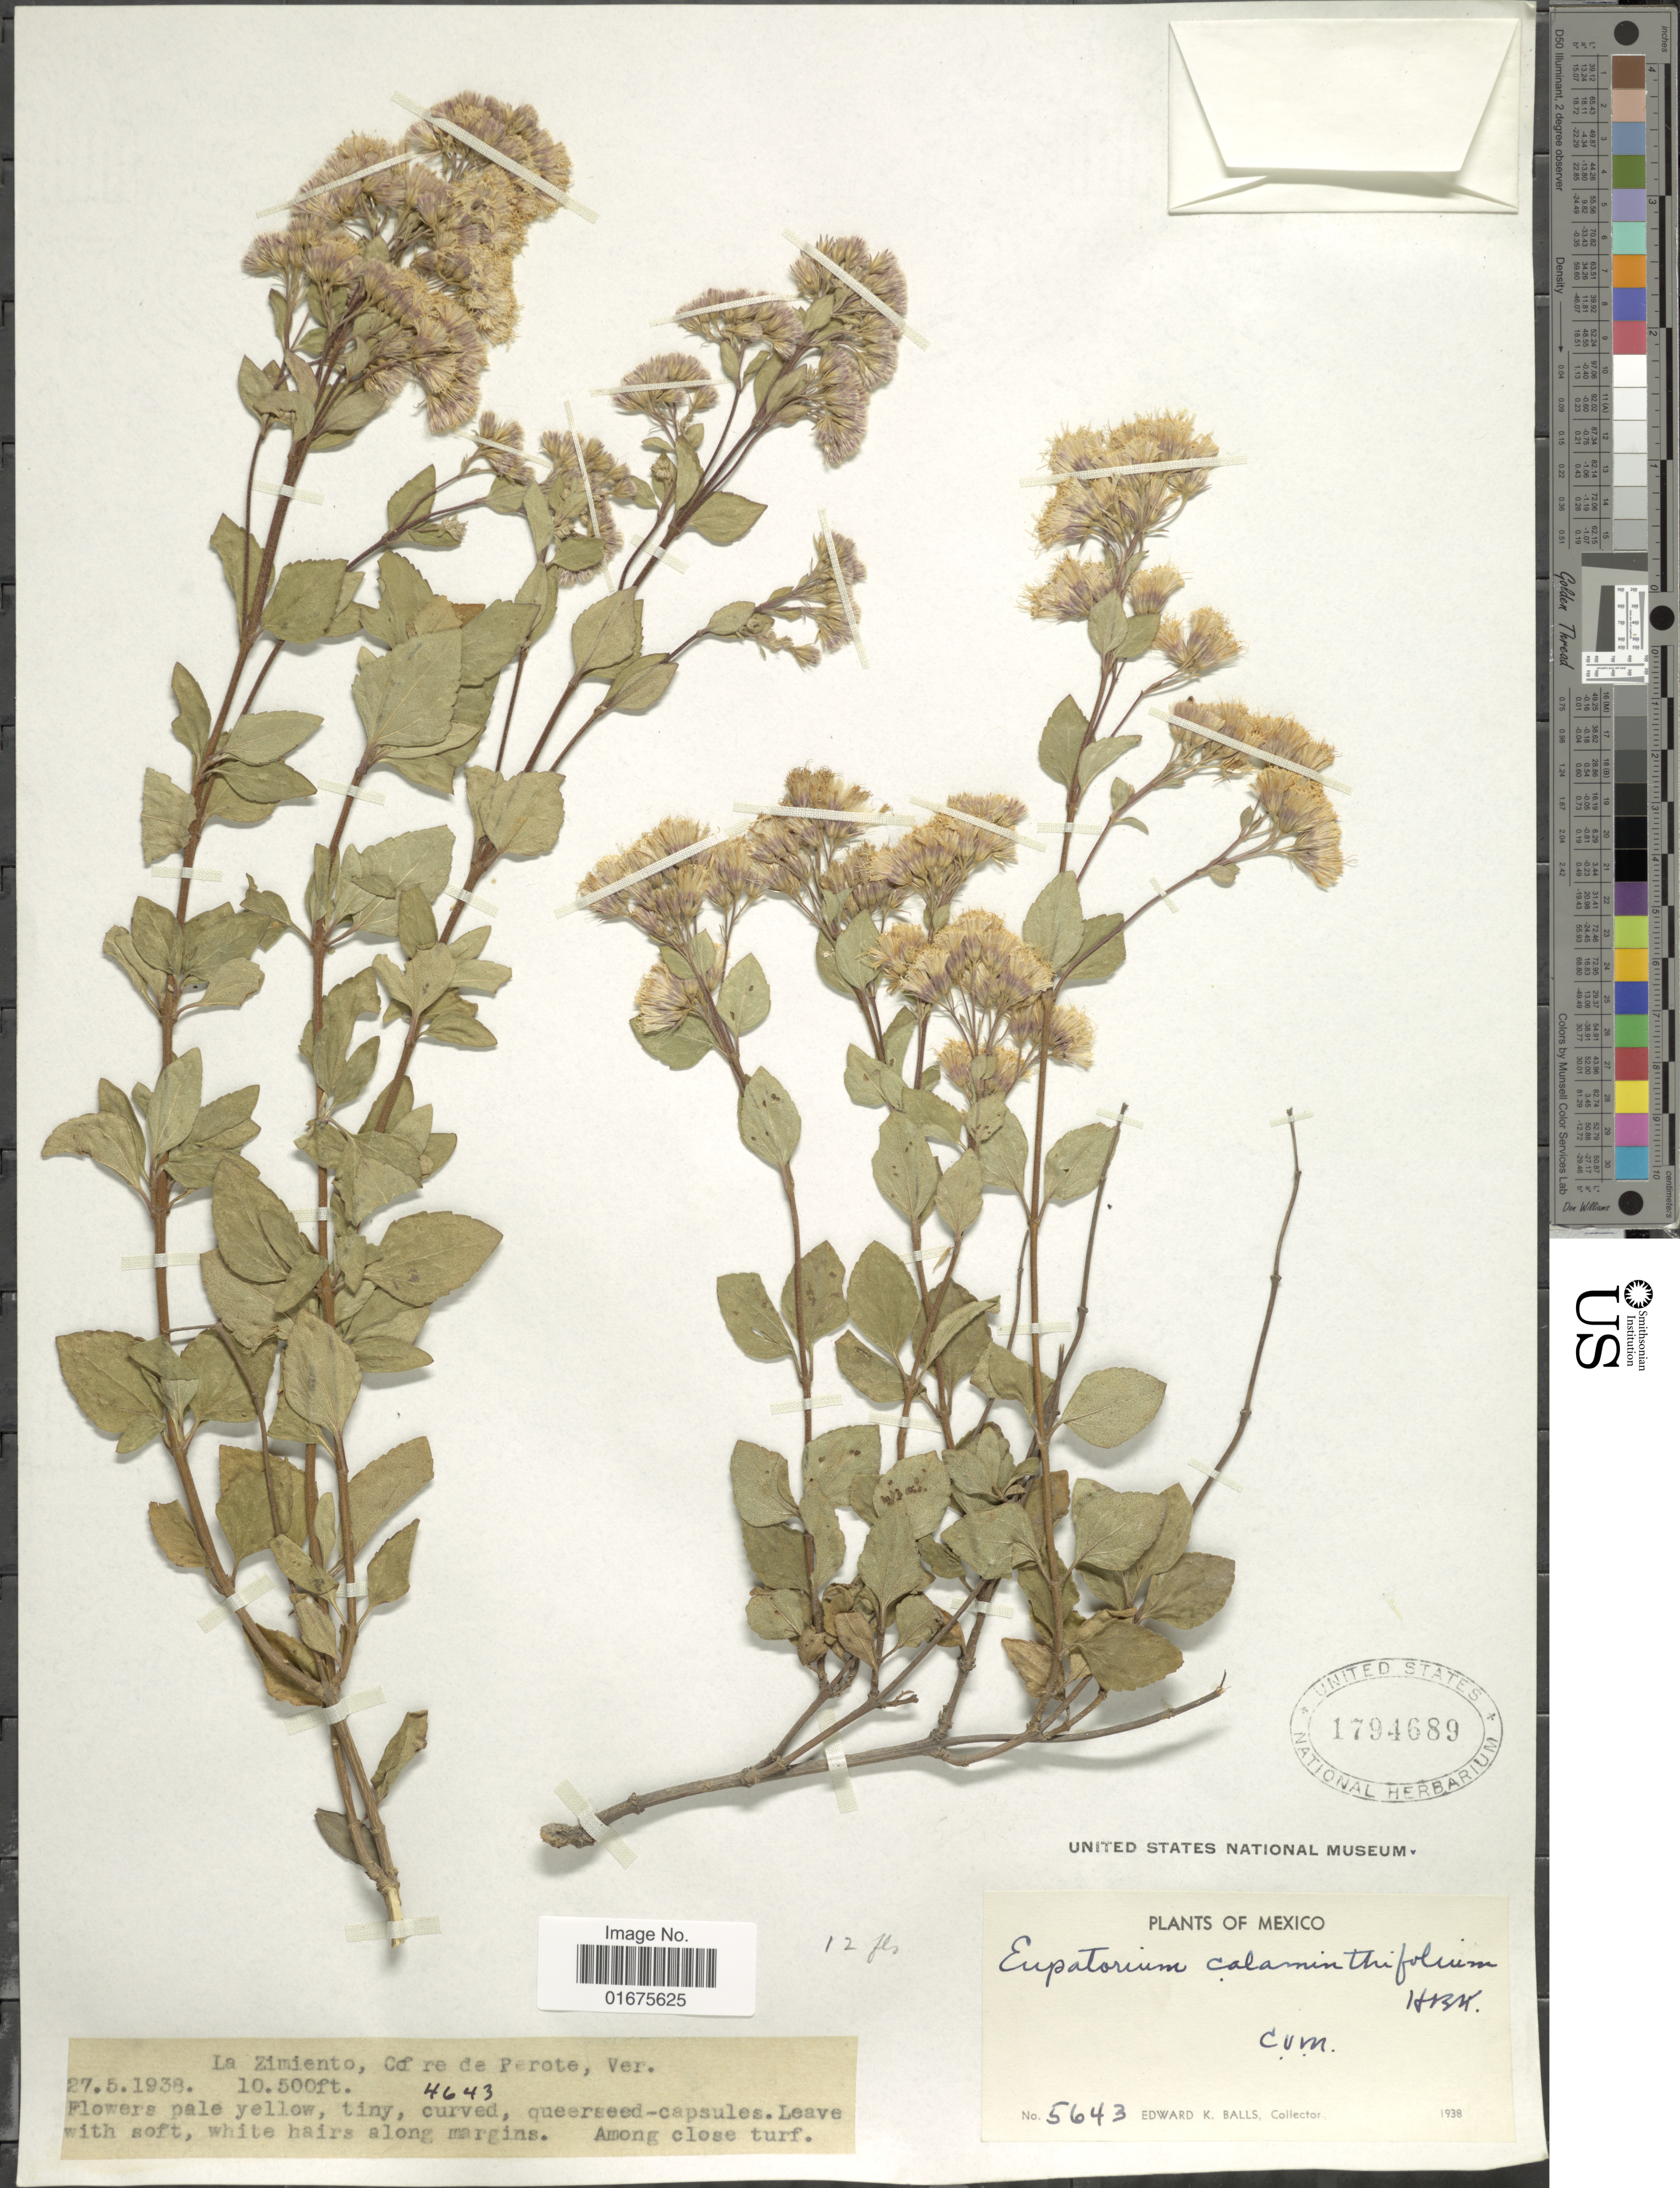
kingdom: Plantae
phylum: Tracheophyta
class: Magnoliopsida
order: Asterales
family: Asteraceae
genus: Ageratina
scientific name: Ageratina calaminthaefolia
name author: (Kunth) R.M. King & H. Rob.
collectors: E. K. Balls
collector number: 5643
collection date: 1938-05-27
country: Mexico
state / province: Veracruz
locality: La Zimiento, Cofre de Perote.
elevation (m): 3200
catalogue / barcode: US 1794689